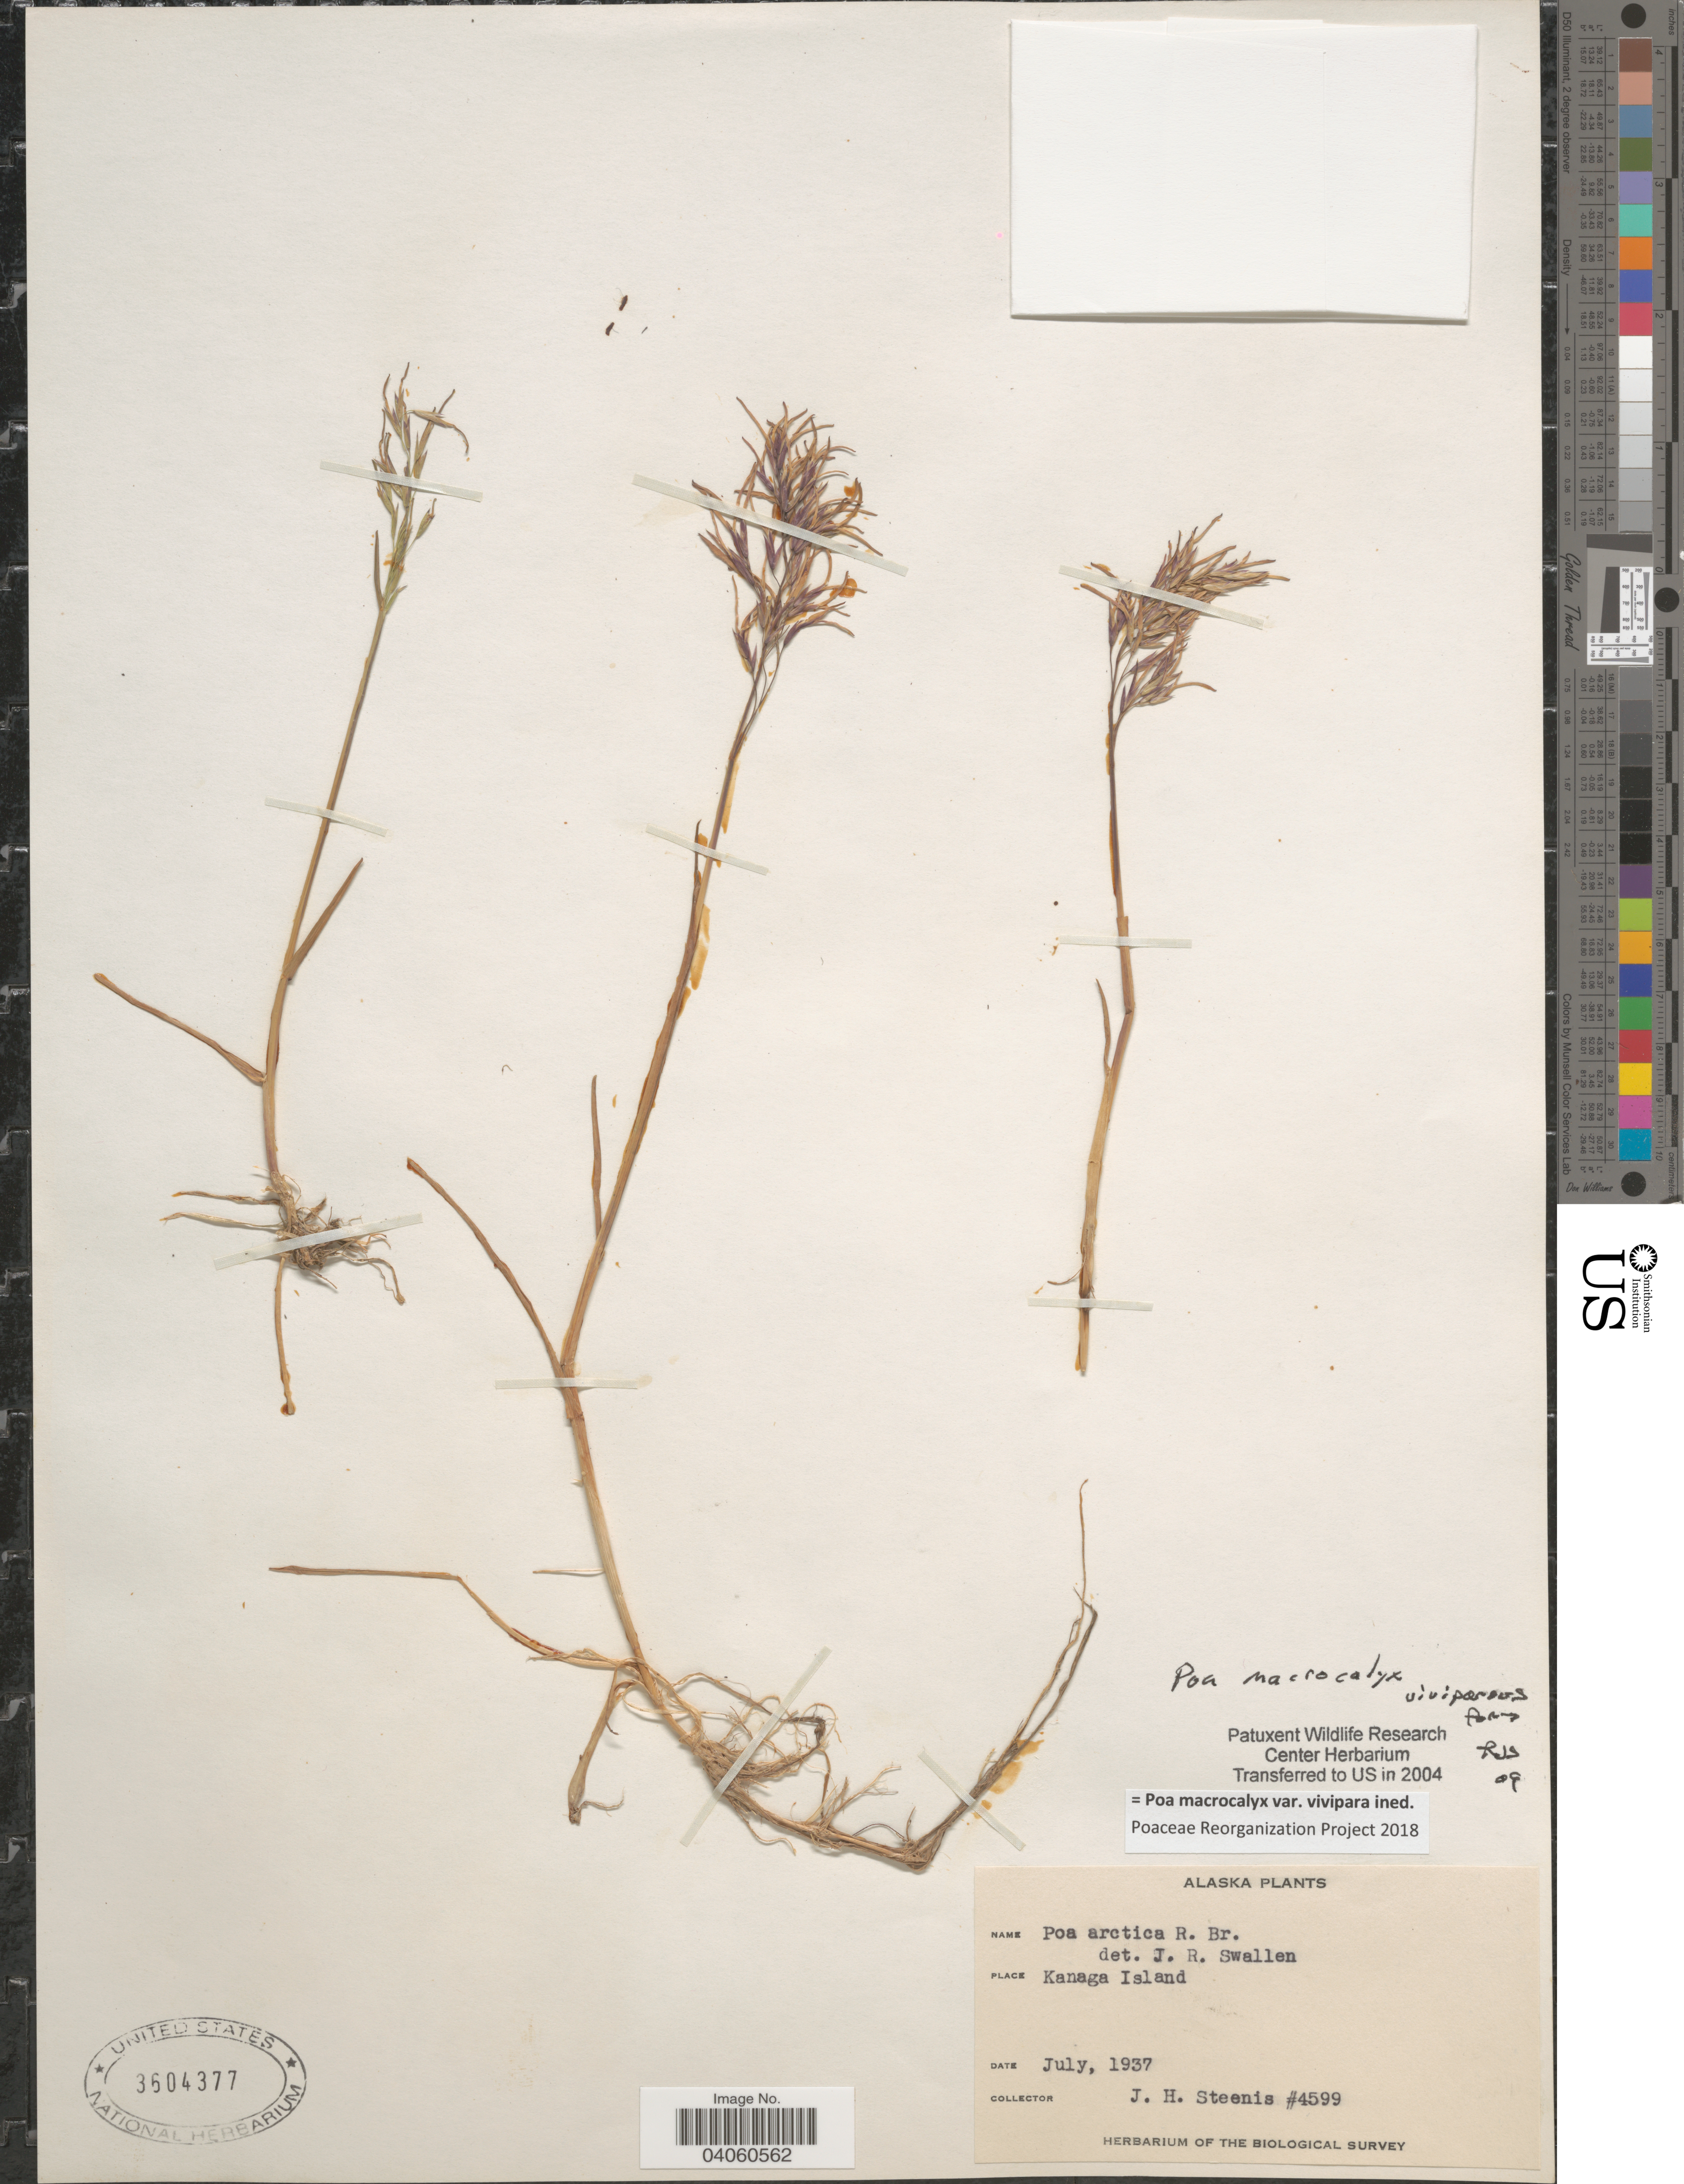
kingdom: Plantae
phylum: Tracheophyta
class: Liliopsida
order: Poales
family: Poaceae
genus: Poa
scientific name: Poa macrocalyx var. vivipara ined.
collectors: J. H. Steenis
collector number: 4599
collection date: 1937-07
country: United States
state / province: Alaska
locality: Kanaga Island.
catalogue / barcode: US 3604377